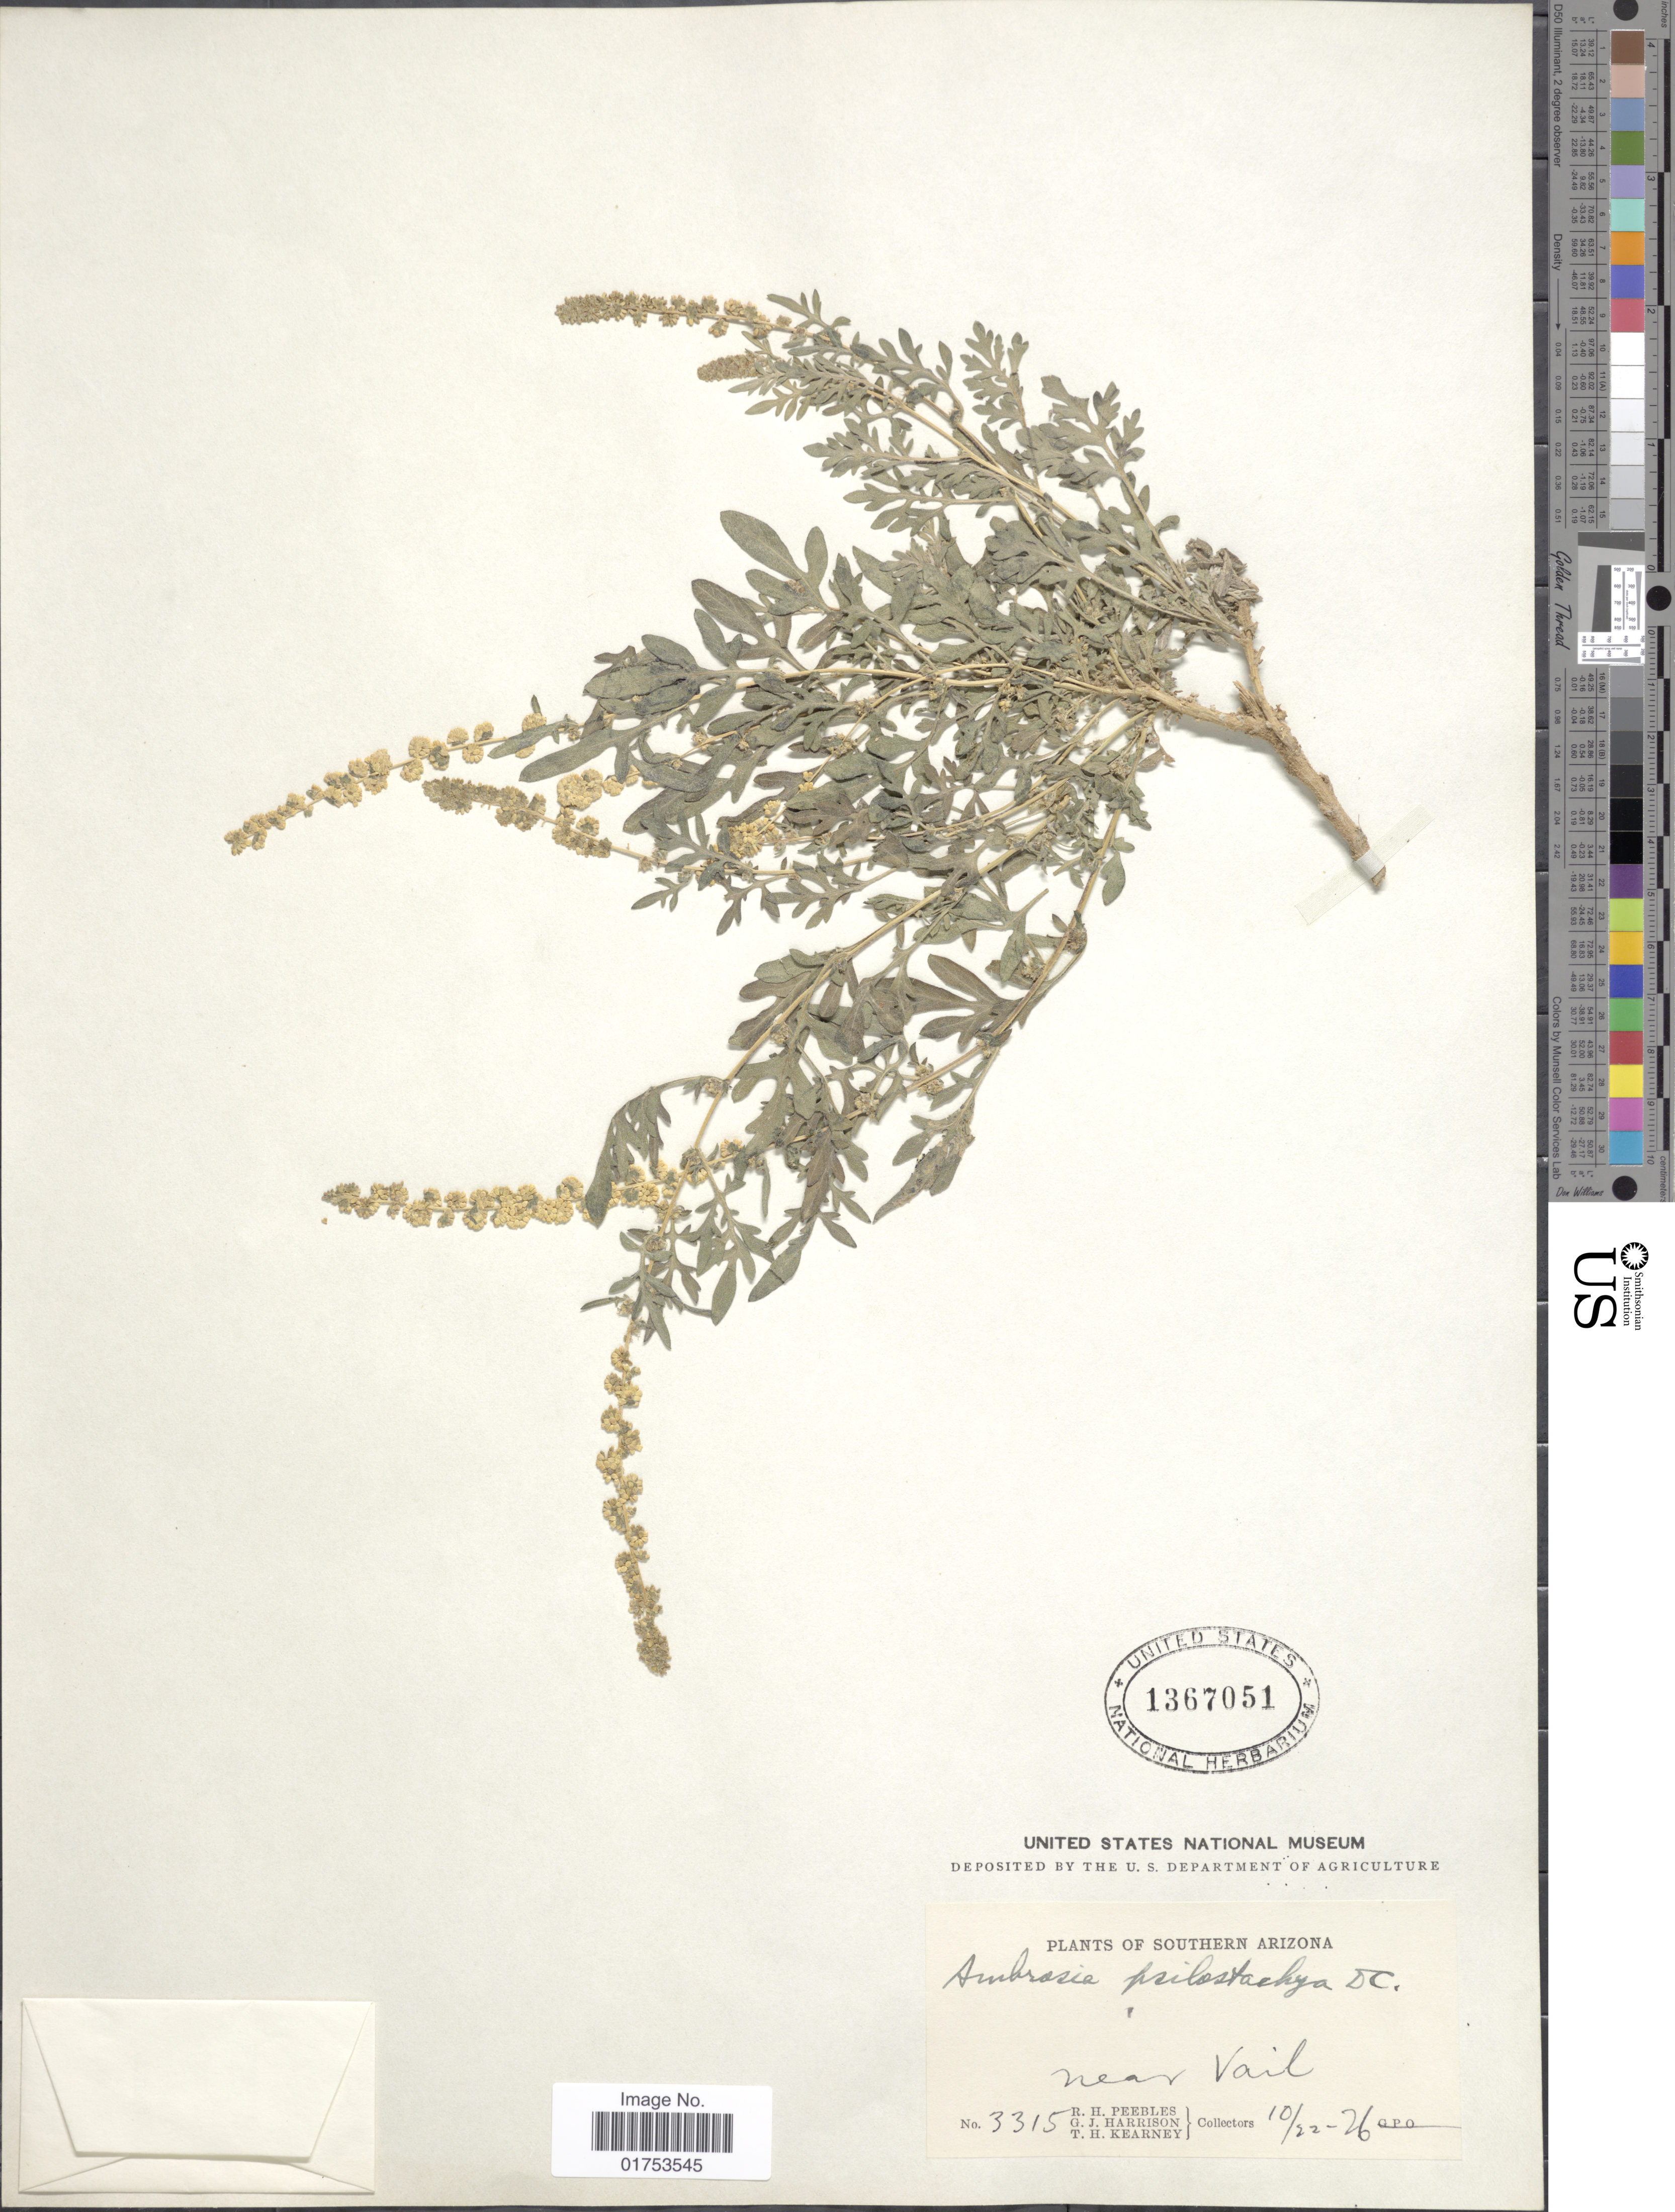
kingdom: Plantae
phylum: Tracheophyta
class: Magnoliopsida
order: Asterales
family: Asteraceae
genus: Ambrosia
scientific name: Ambrosia psilostachya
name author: DC.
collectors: R. H. Peebles, G. J. Harrison & T. H. Kearney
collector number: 3315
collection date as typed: Transcribed d/m/y: 22/10/26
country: United States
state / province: Arizona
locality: Southern Arizona, near Vail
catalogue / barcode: US 1367051